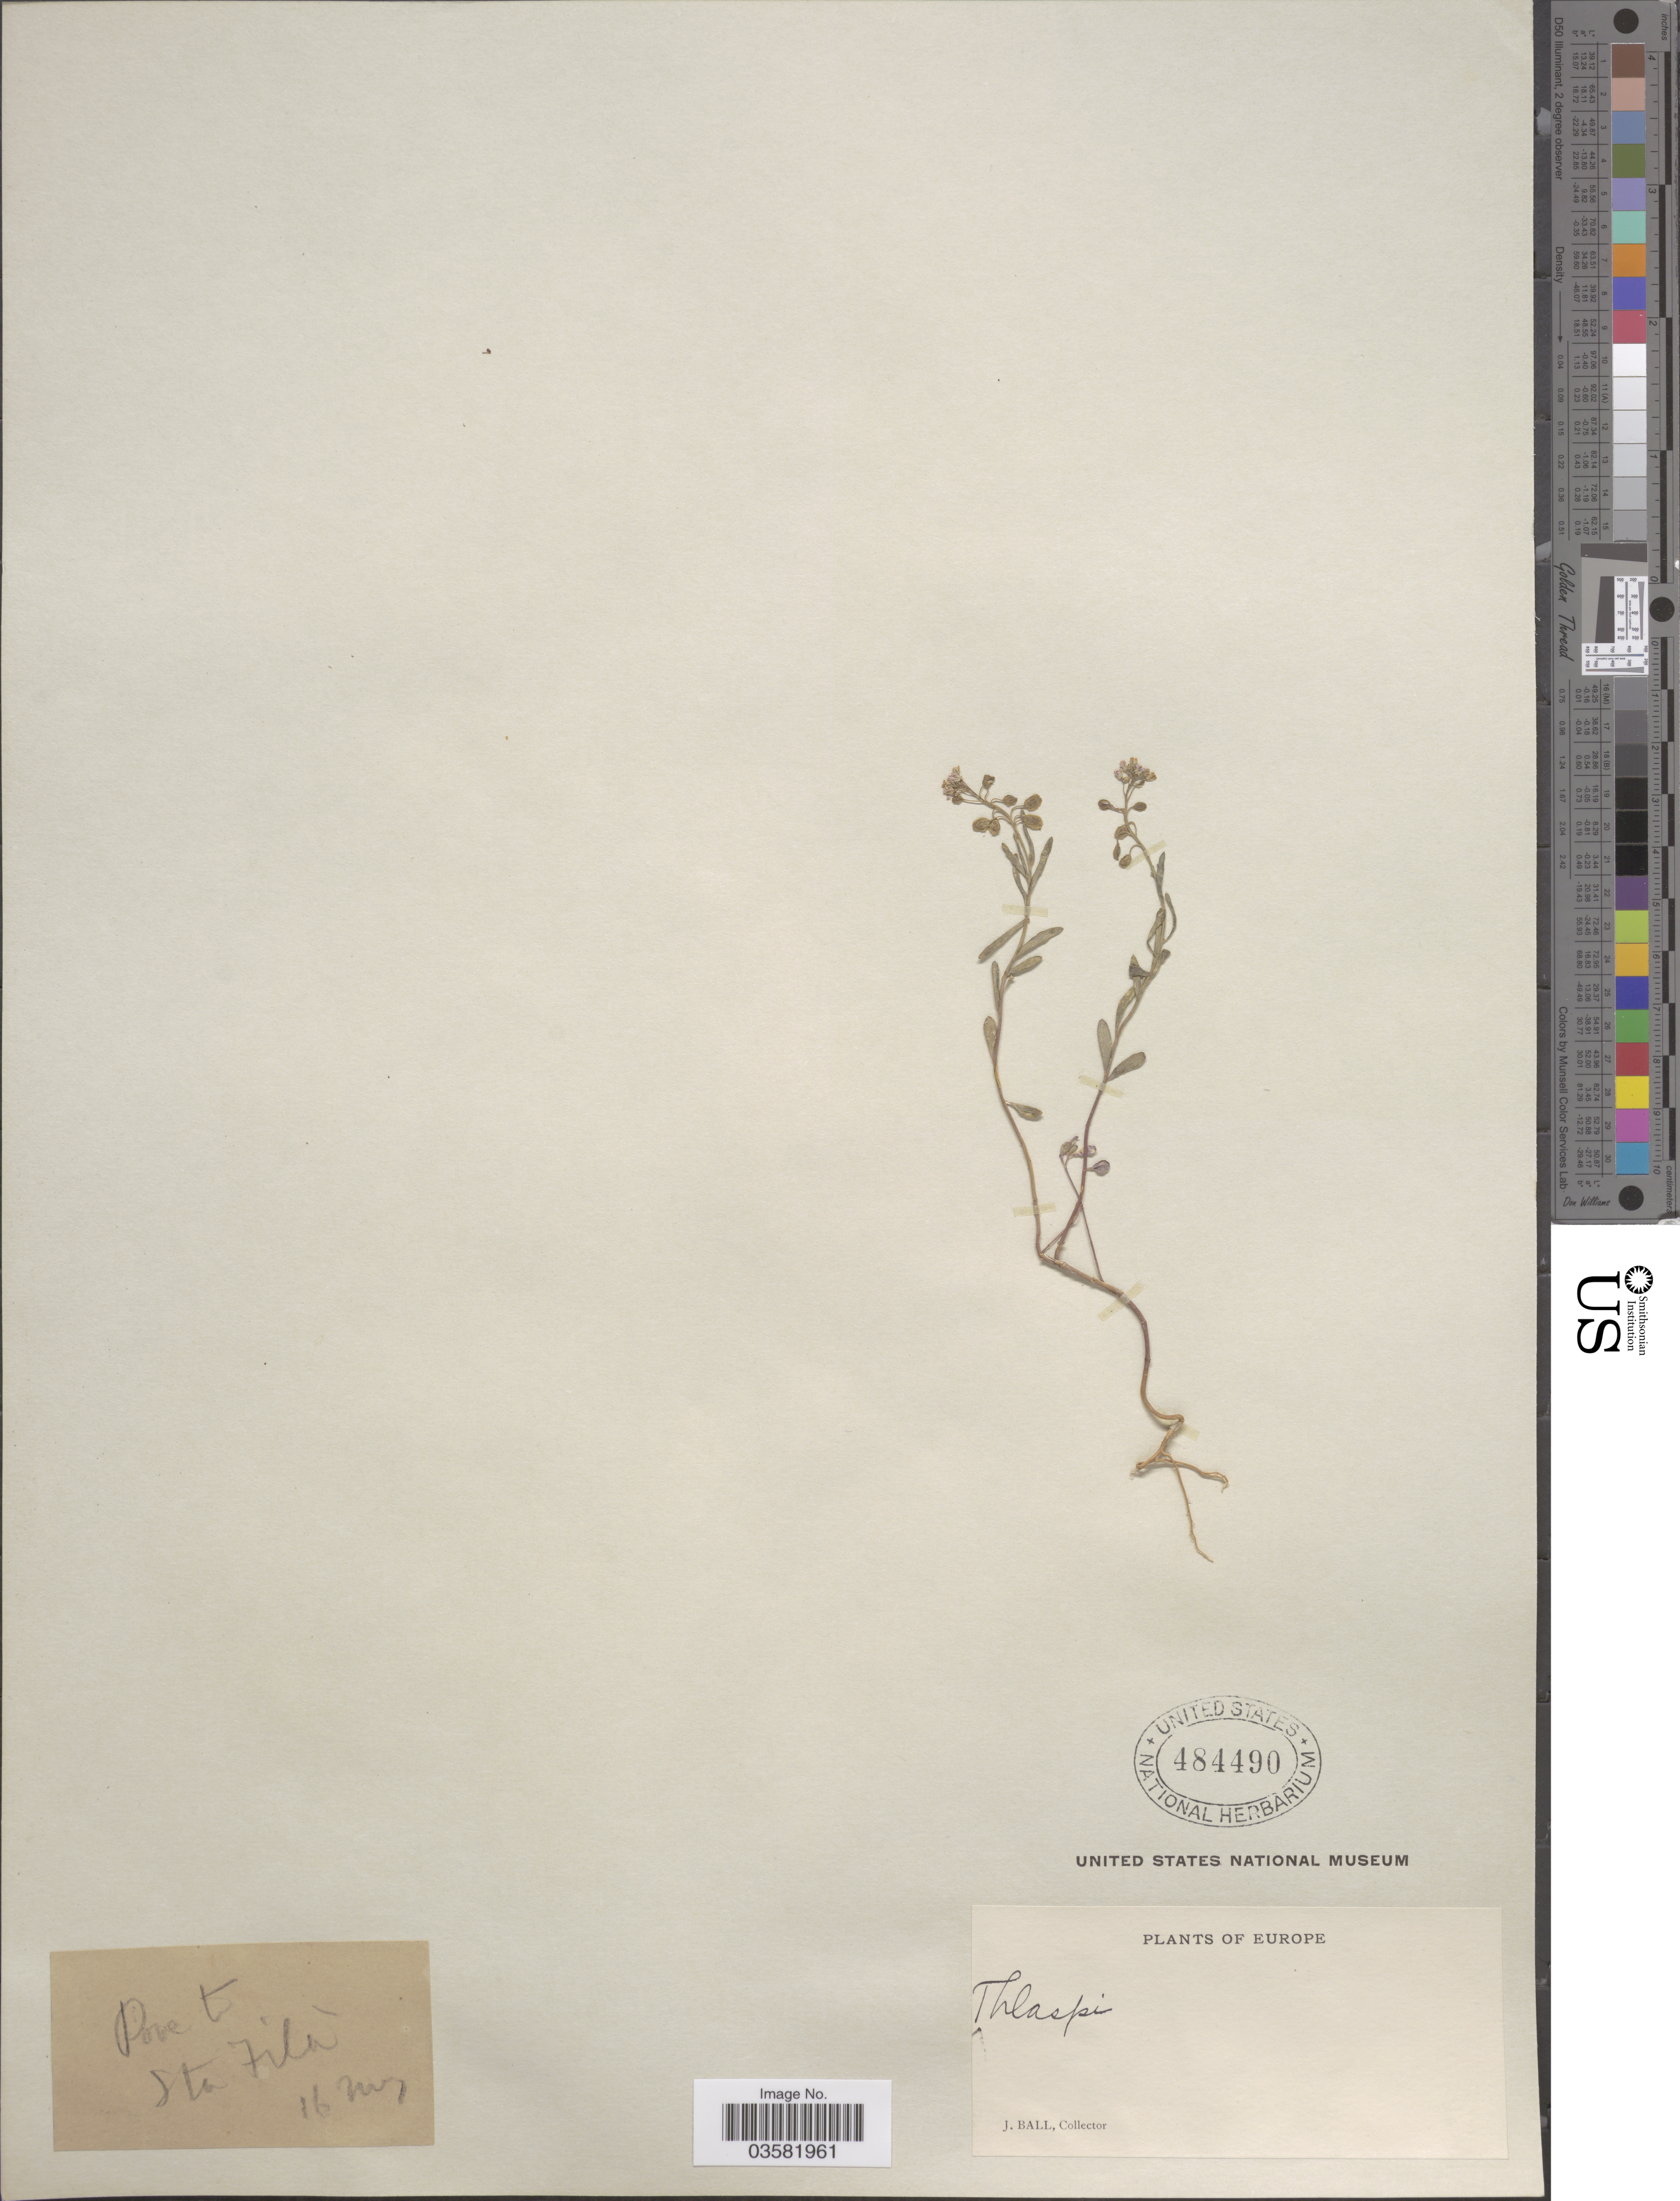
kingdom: Plantae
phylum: Tracheophyta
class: Magnoliopsida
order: Brassicales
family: Brassicaceae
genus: Thlaspi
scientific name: Thlaspi sp.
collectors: J. Ball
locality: Europe. Pore [interpreted] to Sta Filá.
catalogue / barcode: US 484490